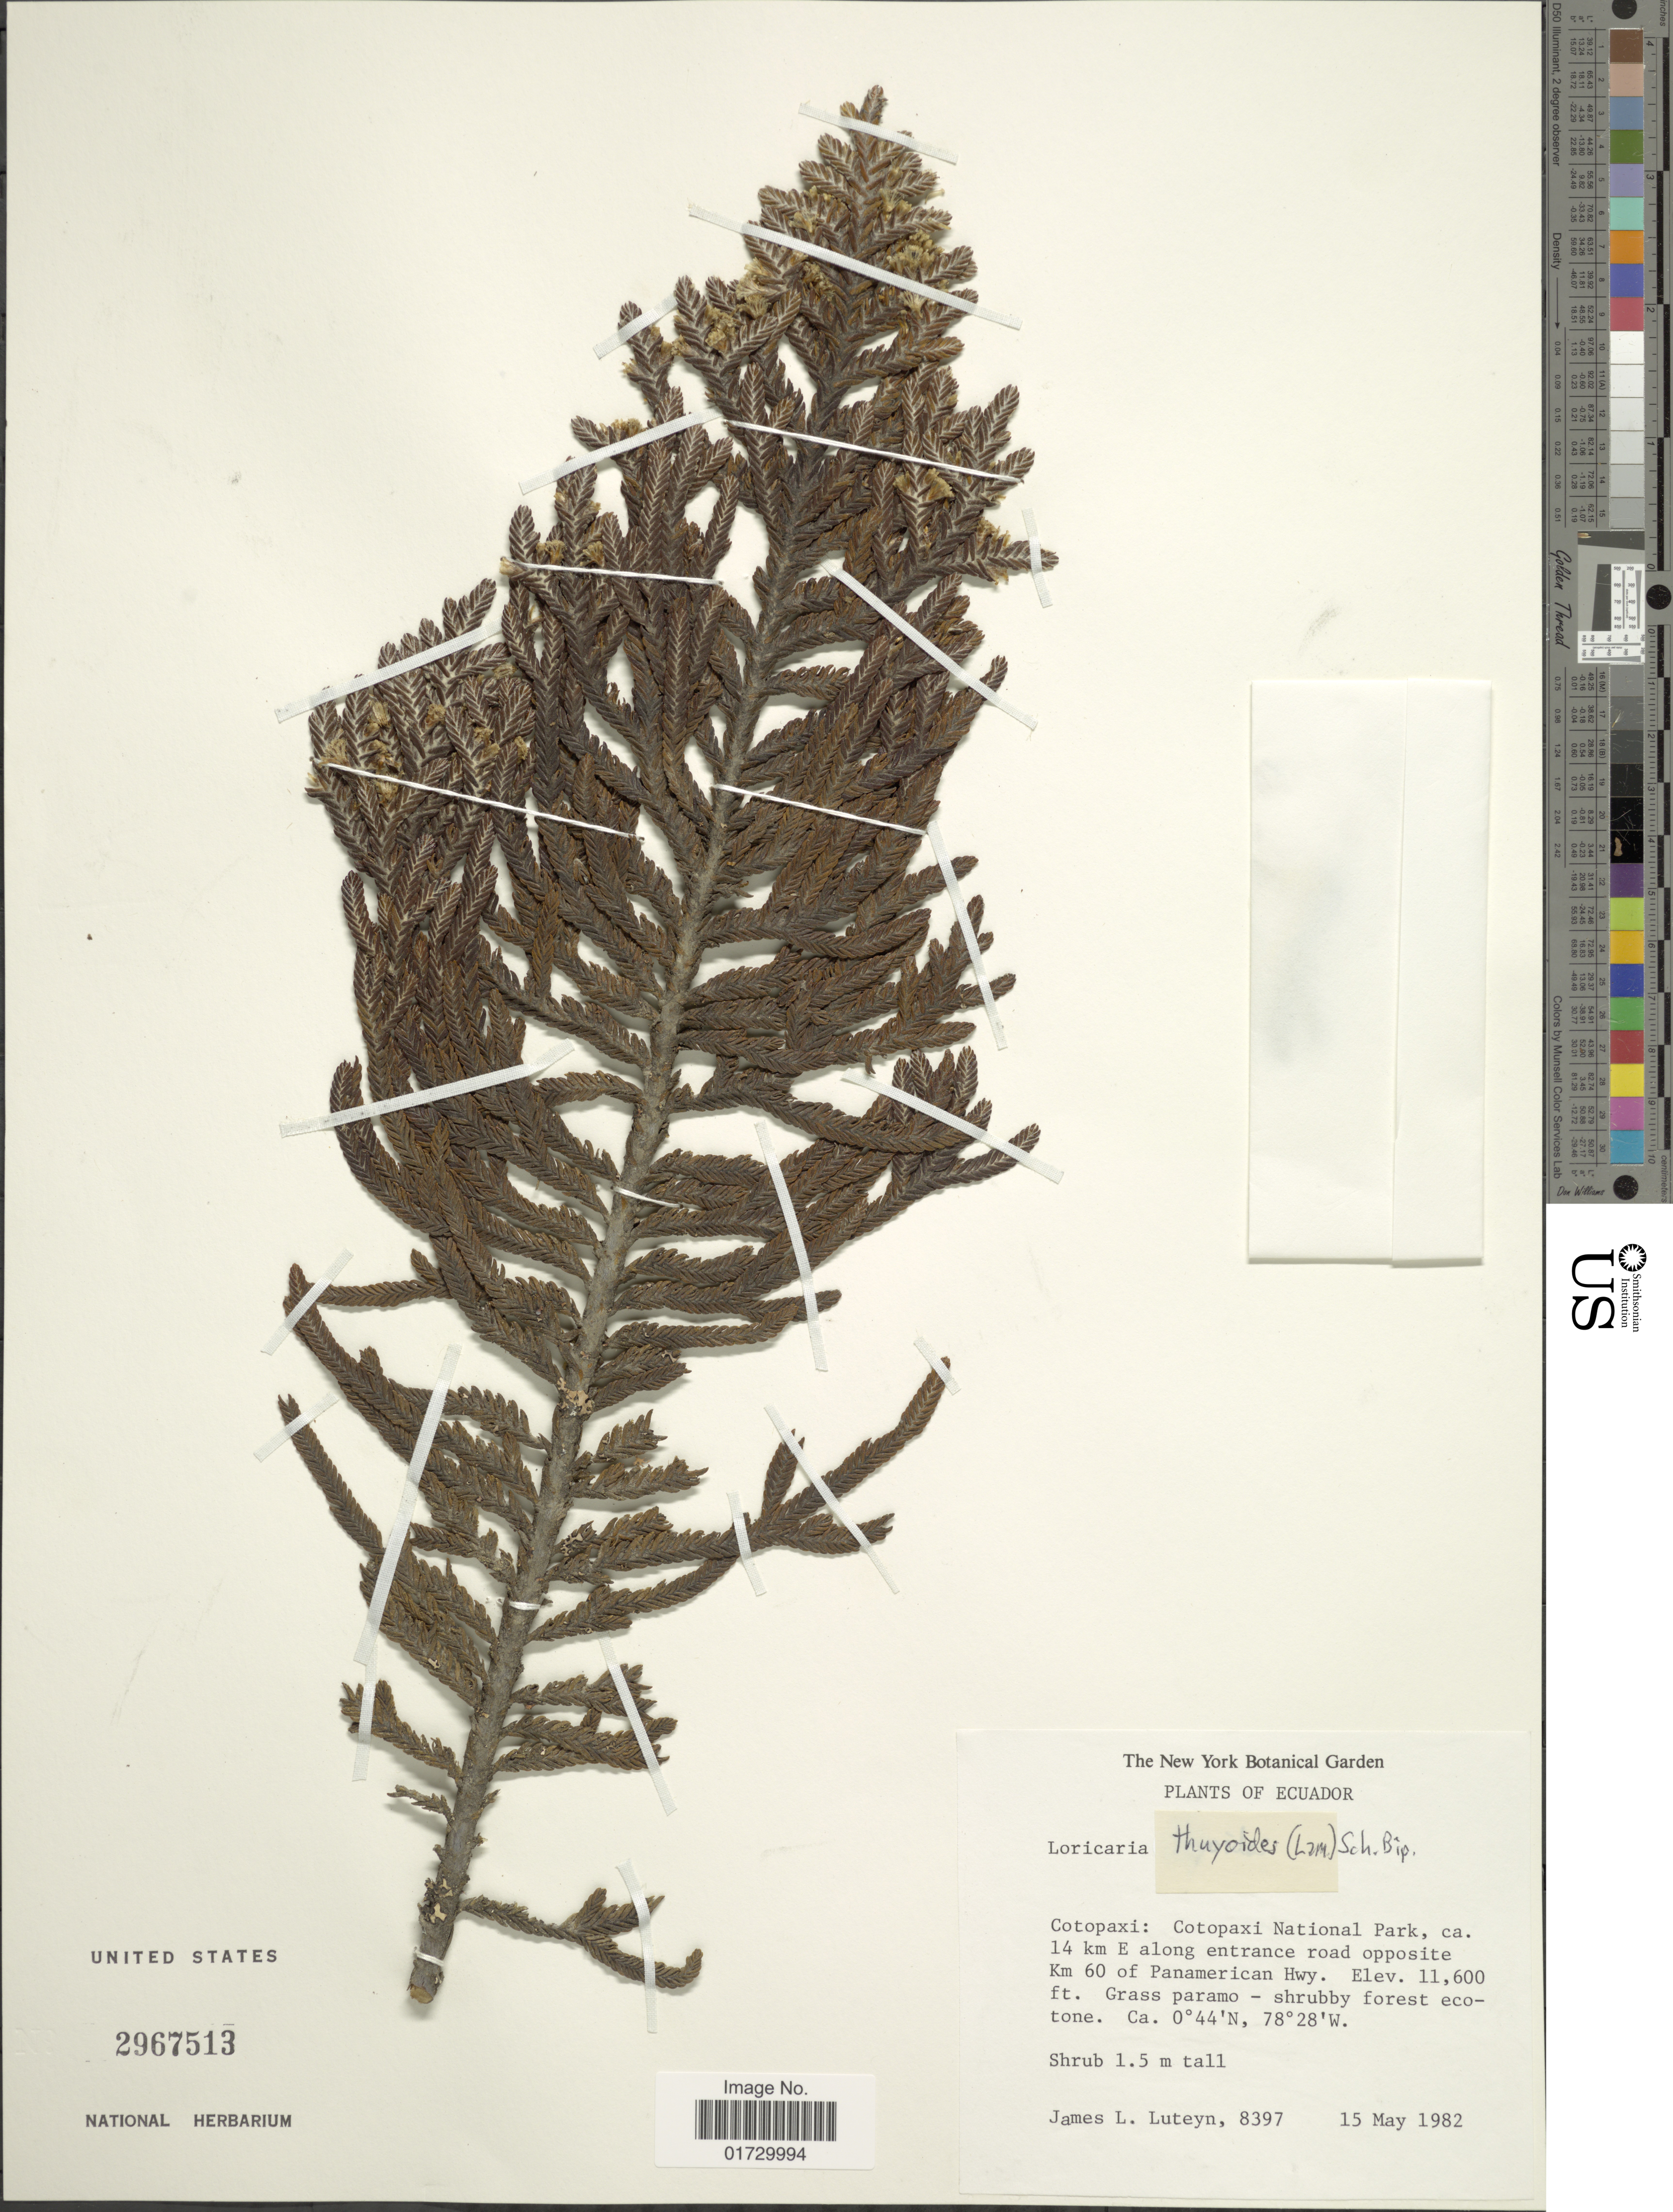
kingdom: Plantae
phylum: Tracheophyta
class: Magnoliopsida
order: Asterales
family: Asteraceae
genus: Loricaria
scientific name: Loricaria thuyoides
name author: (Lam.) Sch. Bip.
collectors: J. L. Luteyn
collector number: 8397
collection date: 1982-05-15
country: Ecuador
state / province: Cotopaxi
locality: Cotopaxi National Park. ca. 14 km E along entrance road opposite km 60 of Panamerican Hwy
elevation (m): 3536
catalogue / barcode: US 2967513